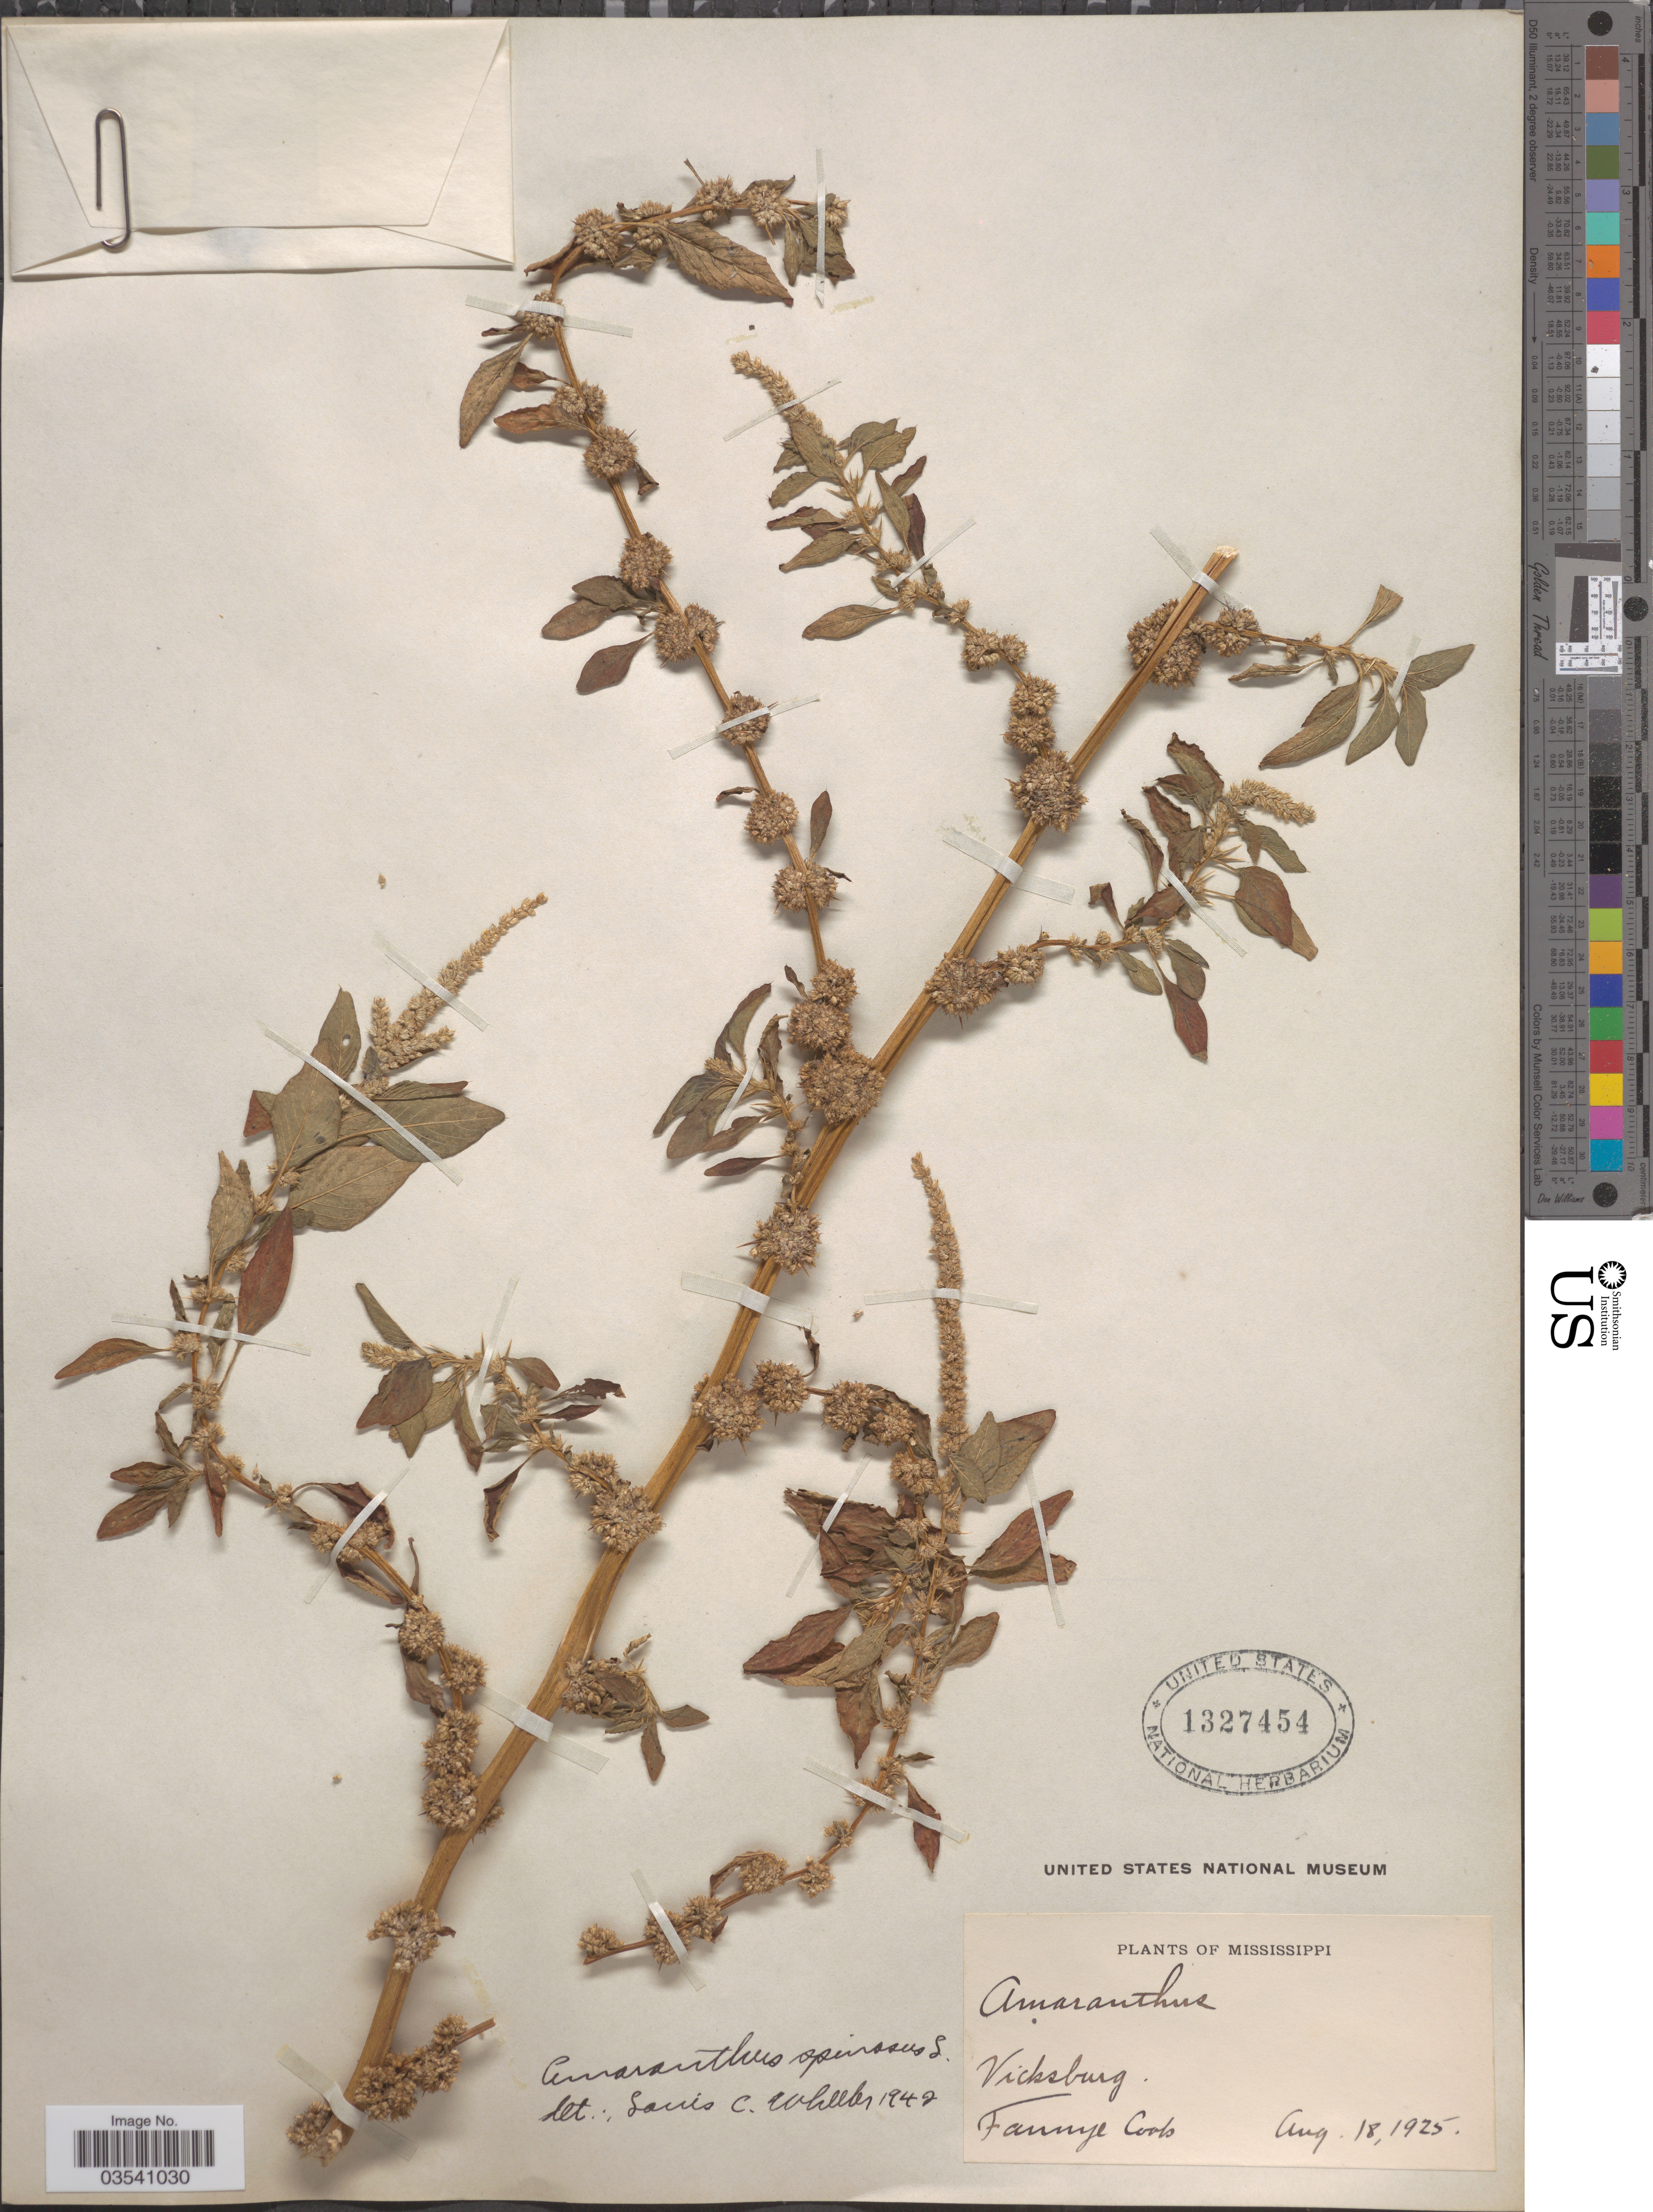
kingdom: Plantae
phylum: Tracheophyta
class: Magnoliopsida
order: Caryophyllales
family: Amaranthaceae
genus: Amaranthus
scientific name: Amaranthus spinosus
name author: L.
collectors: F. A. Cook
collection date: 1925-08-18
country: United States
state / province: Mississippi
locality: Vicksburg.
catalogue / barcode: US 1327454